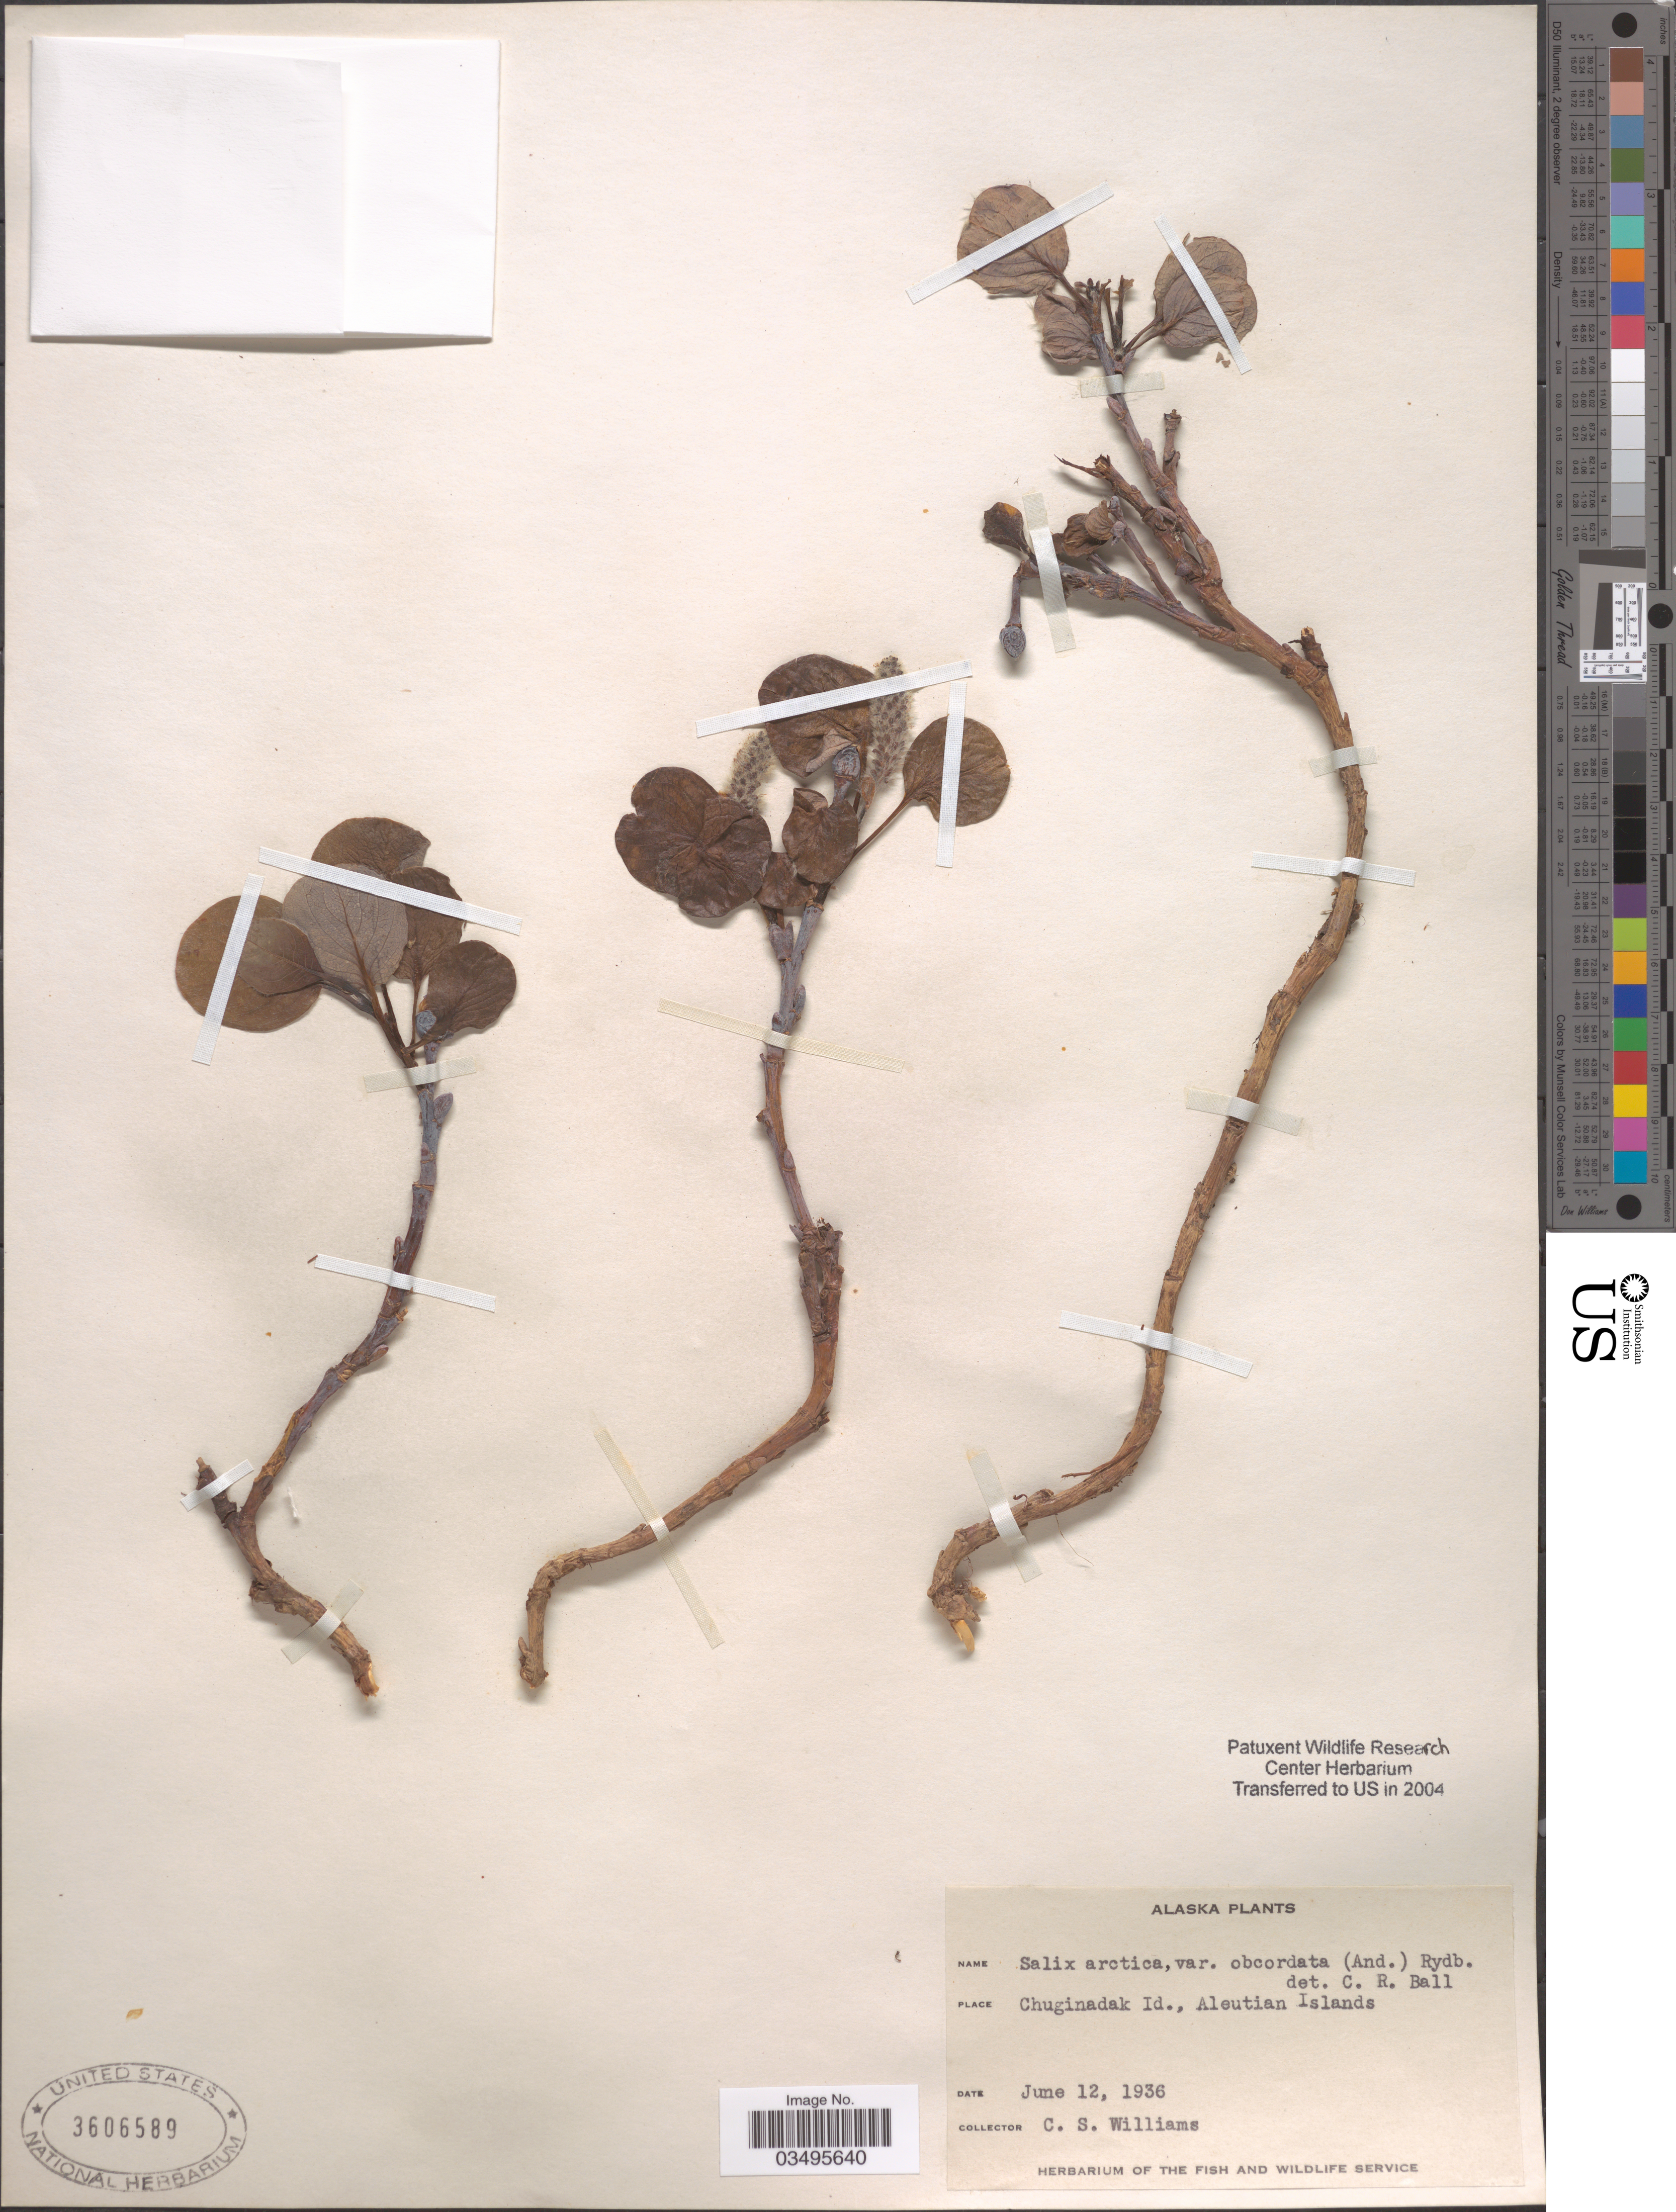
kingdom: Plantae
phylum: Tracheophyta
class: Magnoliopsida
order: Malpighiales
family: Salicaceae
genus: Salix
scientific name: Salix arctica var. obcordata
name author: (Andersson) Rydb.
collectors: C. Williams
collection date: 1936-06-12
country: United States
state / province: Alaska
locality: Chuginadak Id., Aleutian Islands.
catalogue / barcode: US 3606589